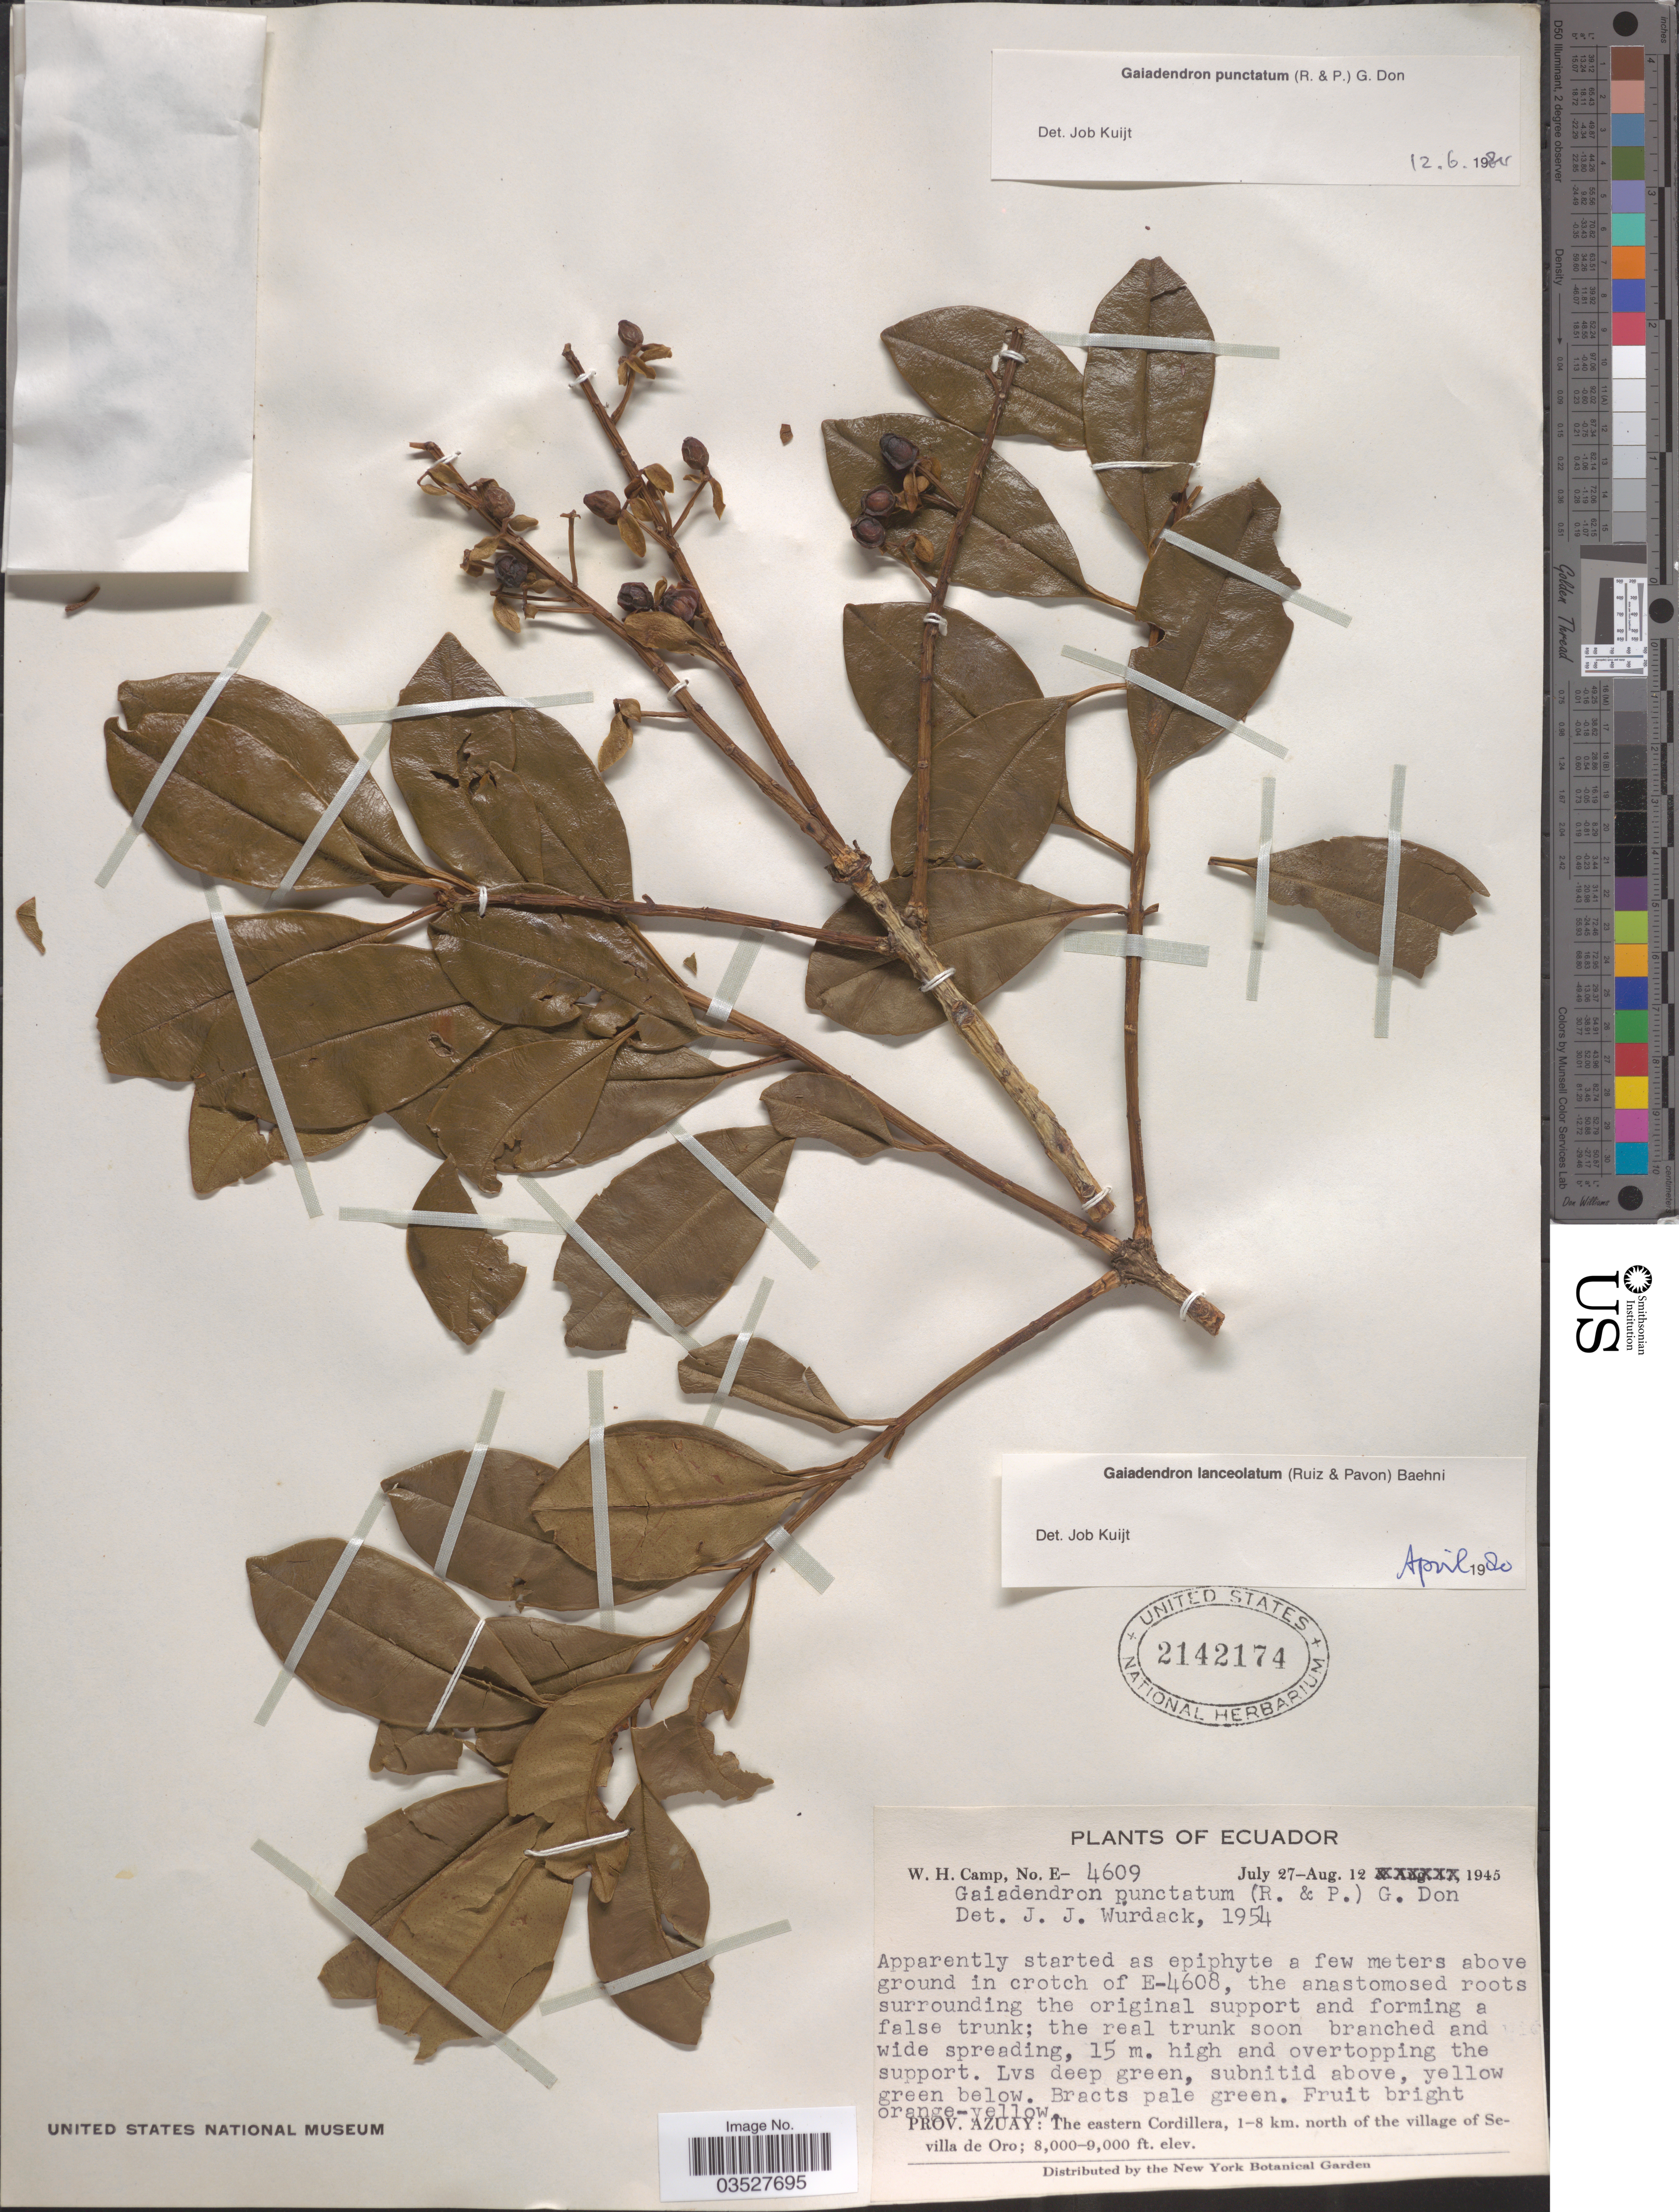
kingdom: Plantae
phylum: Tracheophyta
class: Magnoliopsida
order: Santalales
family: Loranthaceae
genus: Gaiadendron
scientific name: Gaiadendron punctatum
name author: (Ruiz & Pav.) G. Don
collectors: W. H. Camp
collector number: E-4609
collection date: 1945-07-27/1945-08-12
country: Ecuador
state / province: Azuay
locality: The eastern Cordillera, 1-8 km. north of the village of Sevilla de Oro.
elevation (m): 2438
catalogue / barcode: US 2142174